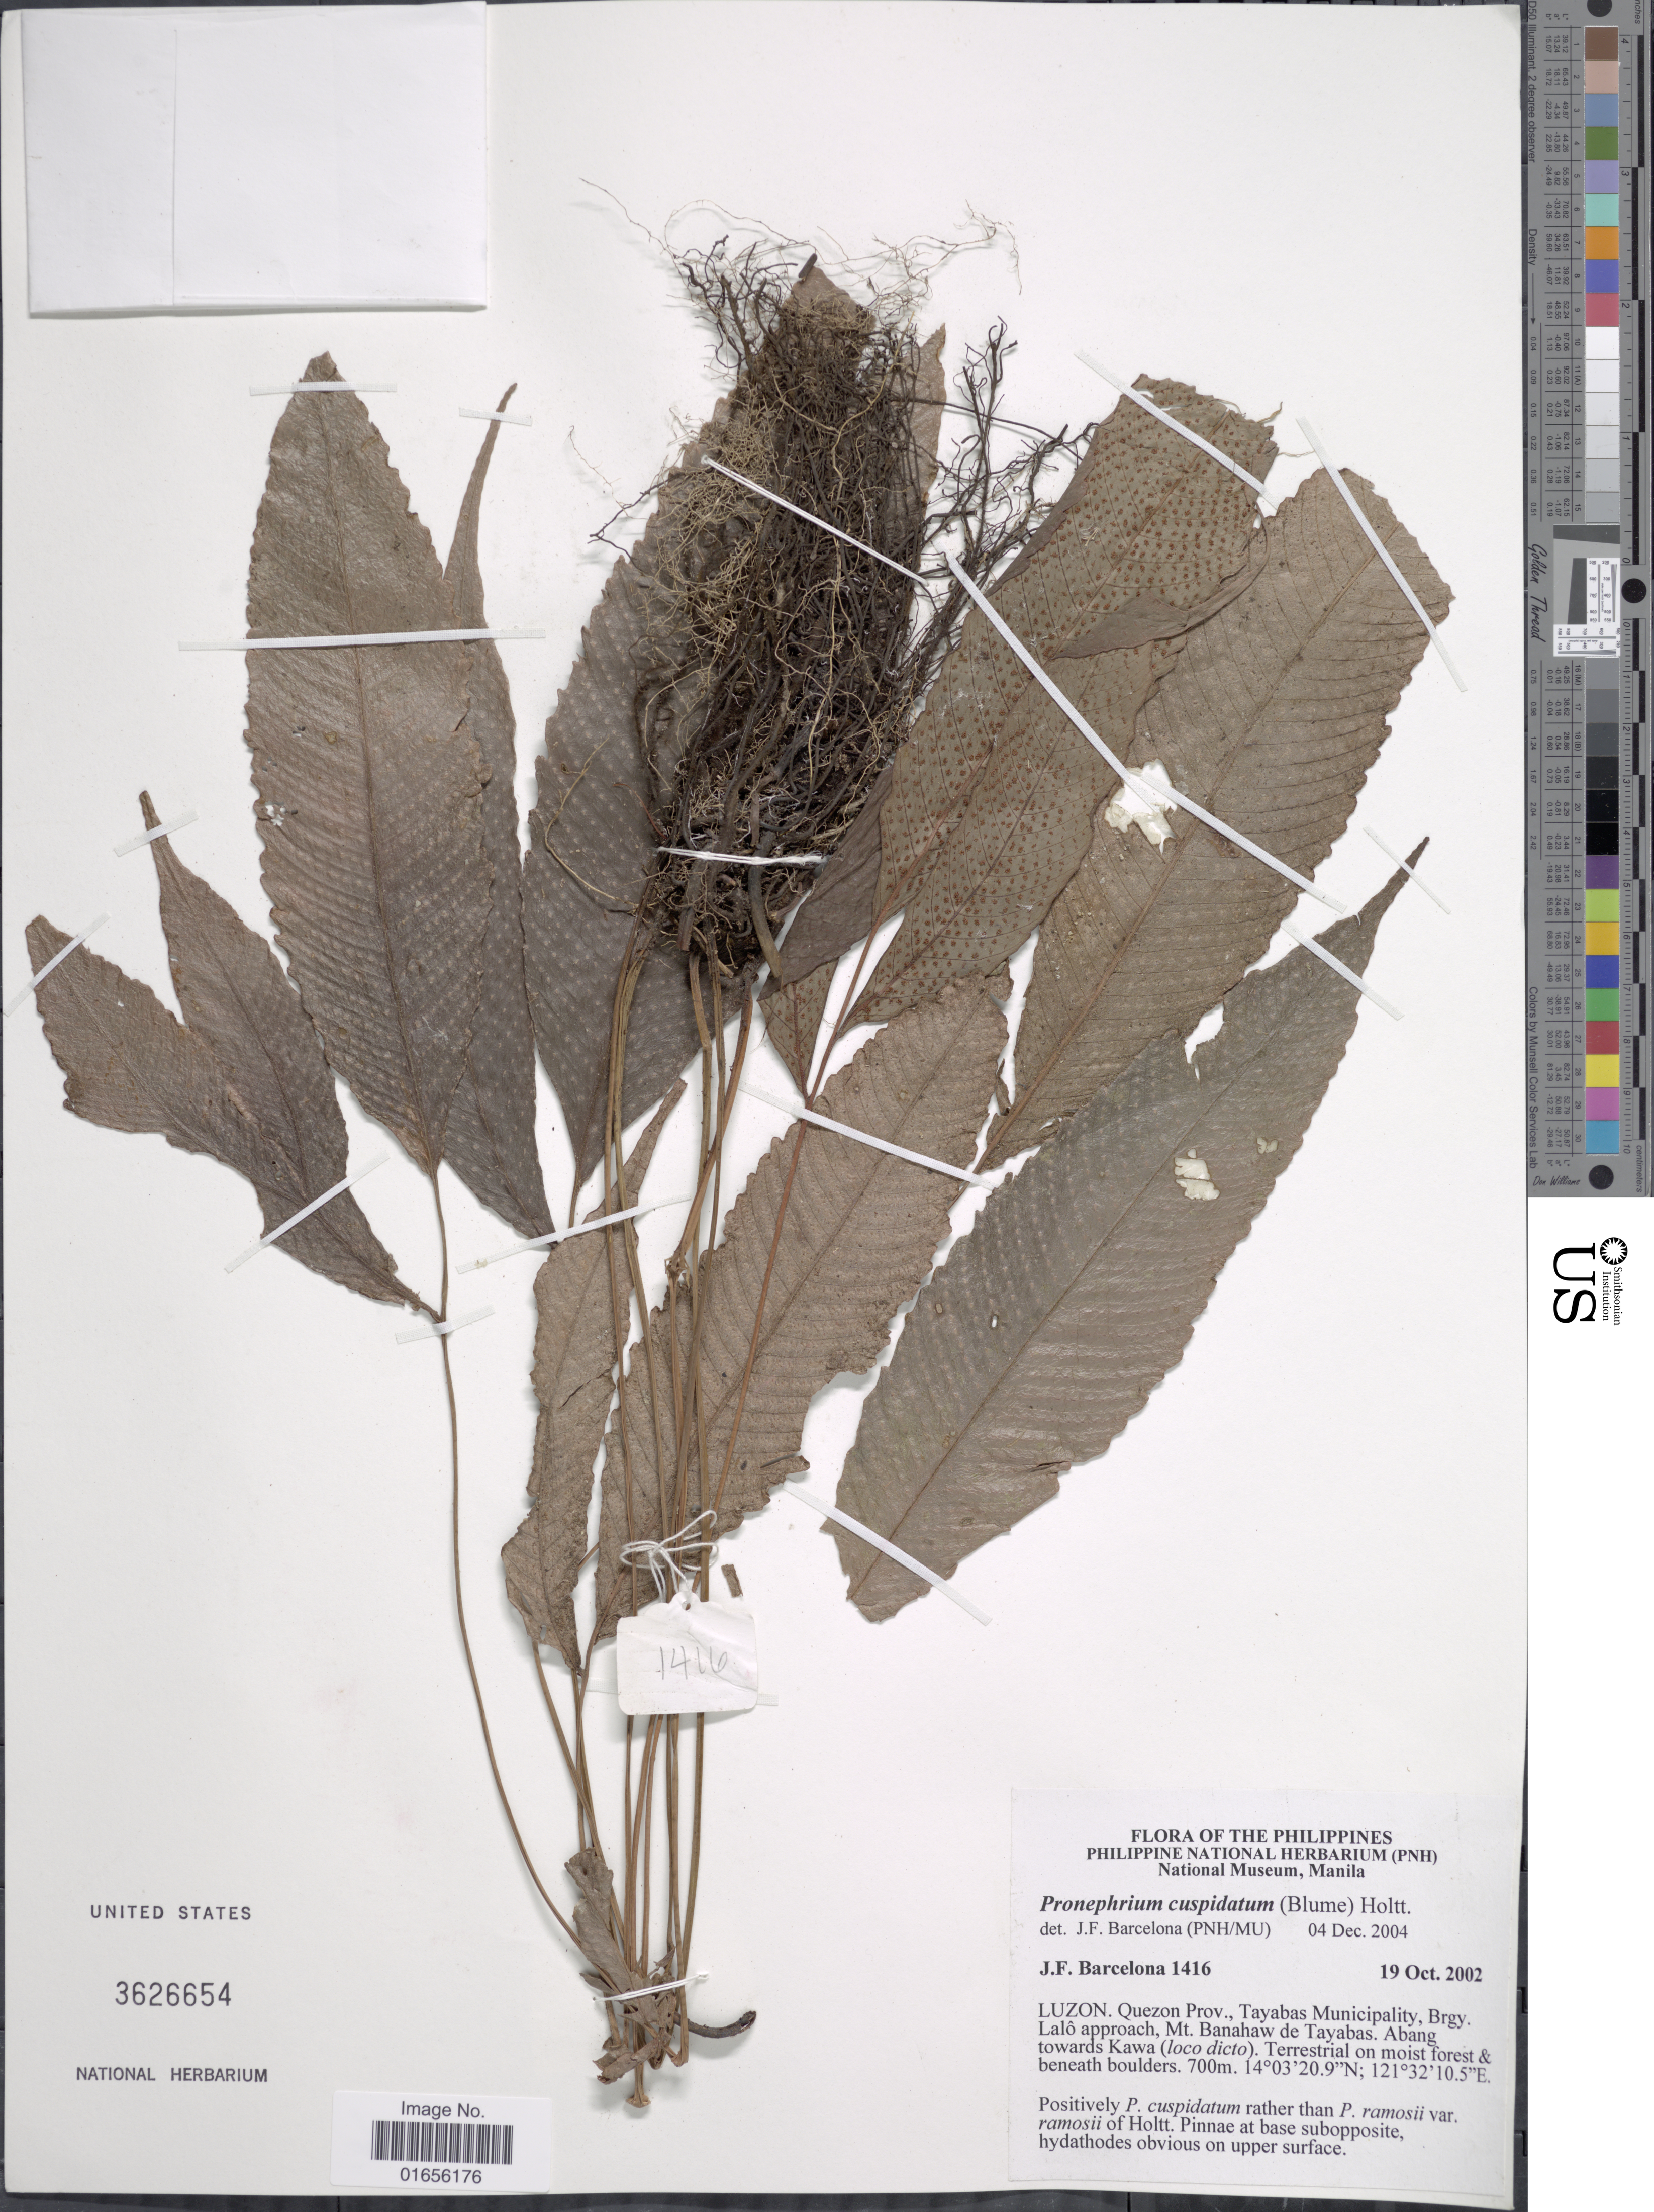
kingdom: Plantae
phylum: Tracheophyta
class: Polypodiopsida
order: Polypodiales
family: Thelypteridaceae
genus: Pronephrium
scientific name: Pronephrium cuspidatum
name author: (Blume) Holttum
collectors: J. F. Barcelona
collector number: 1416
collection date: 2002-10-19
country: Philippines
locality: The Philippines, Luzon. Quezon prov., Tayabas Municipality, Brgy. Lalo approach, Mt, Banahaw de Tayabas. Abang towards Kawa (loco dicto)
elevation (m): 700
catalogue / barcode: US 3626654